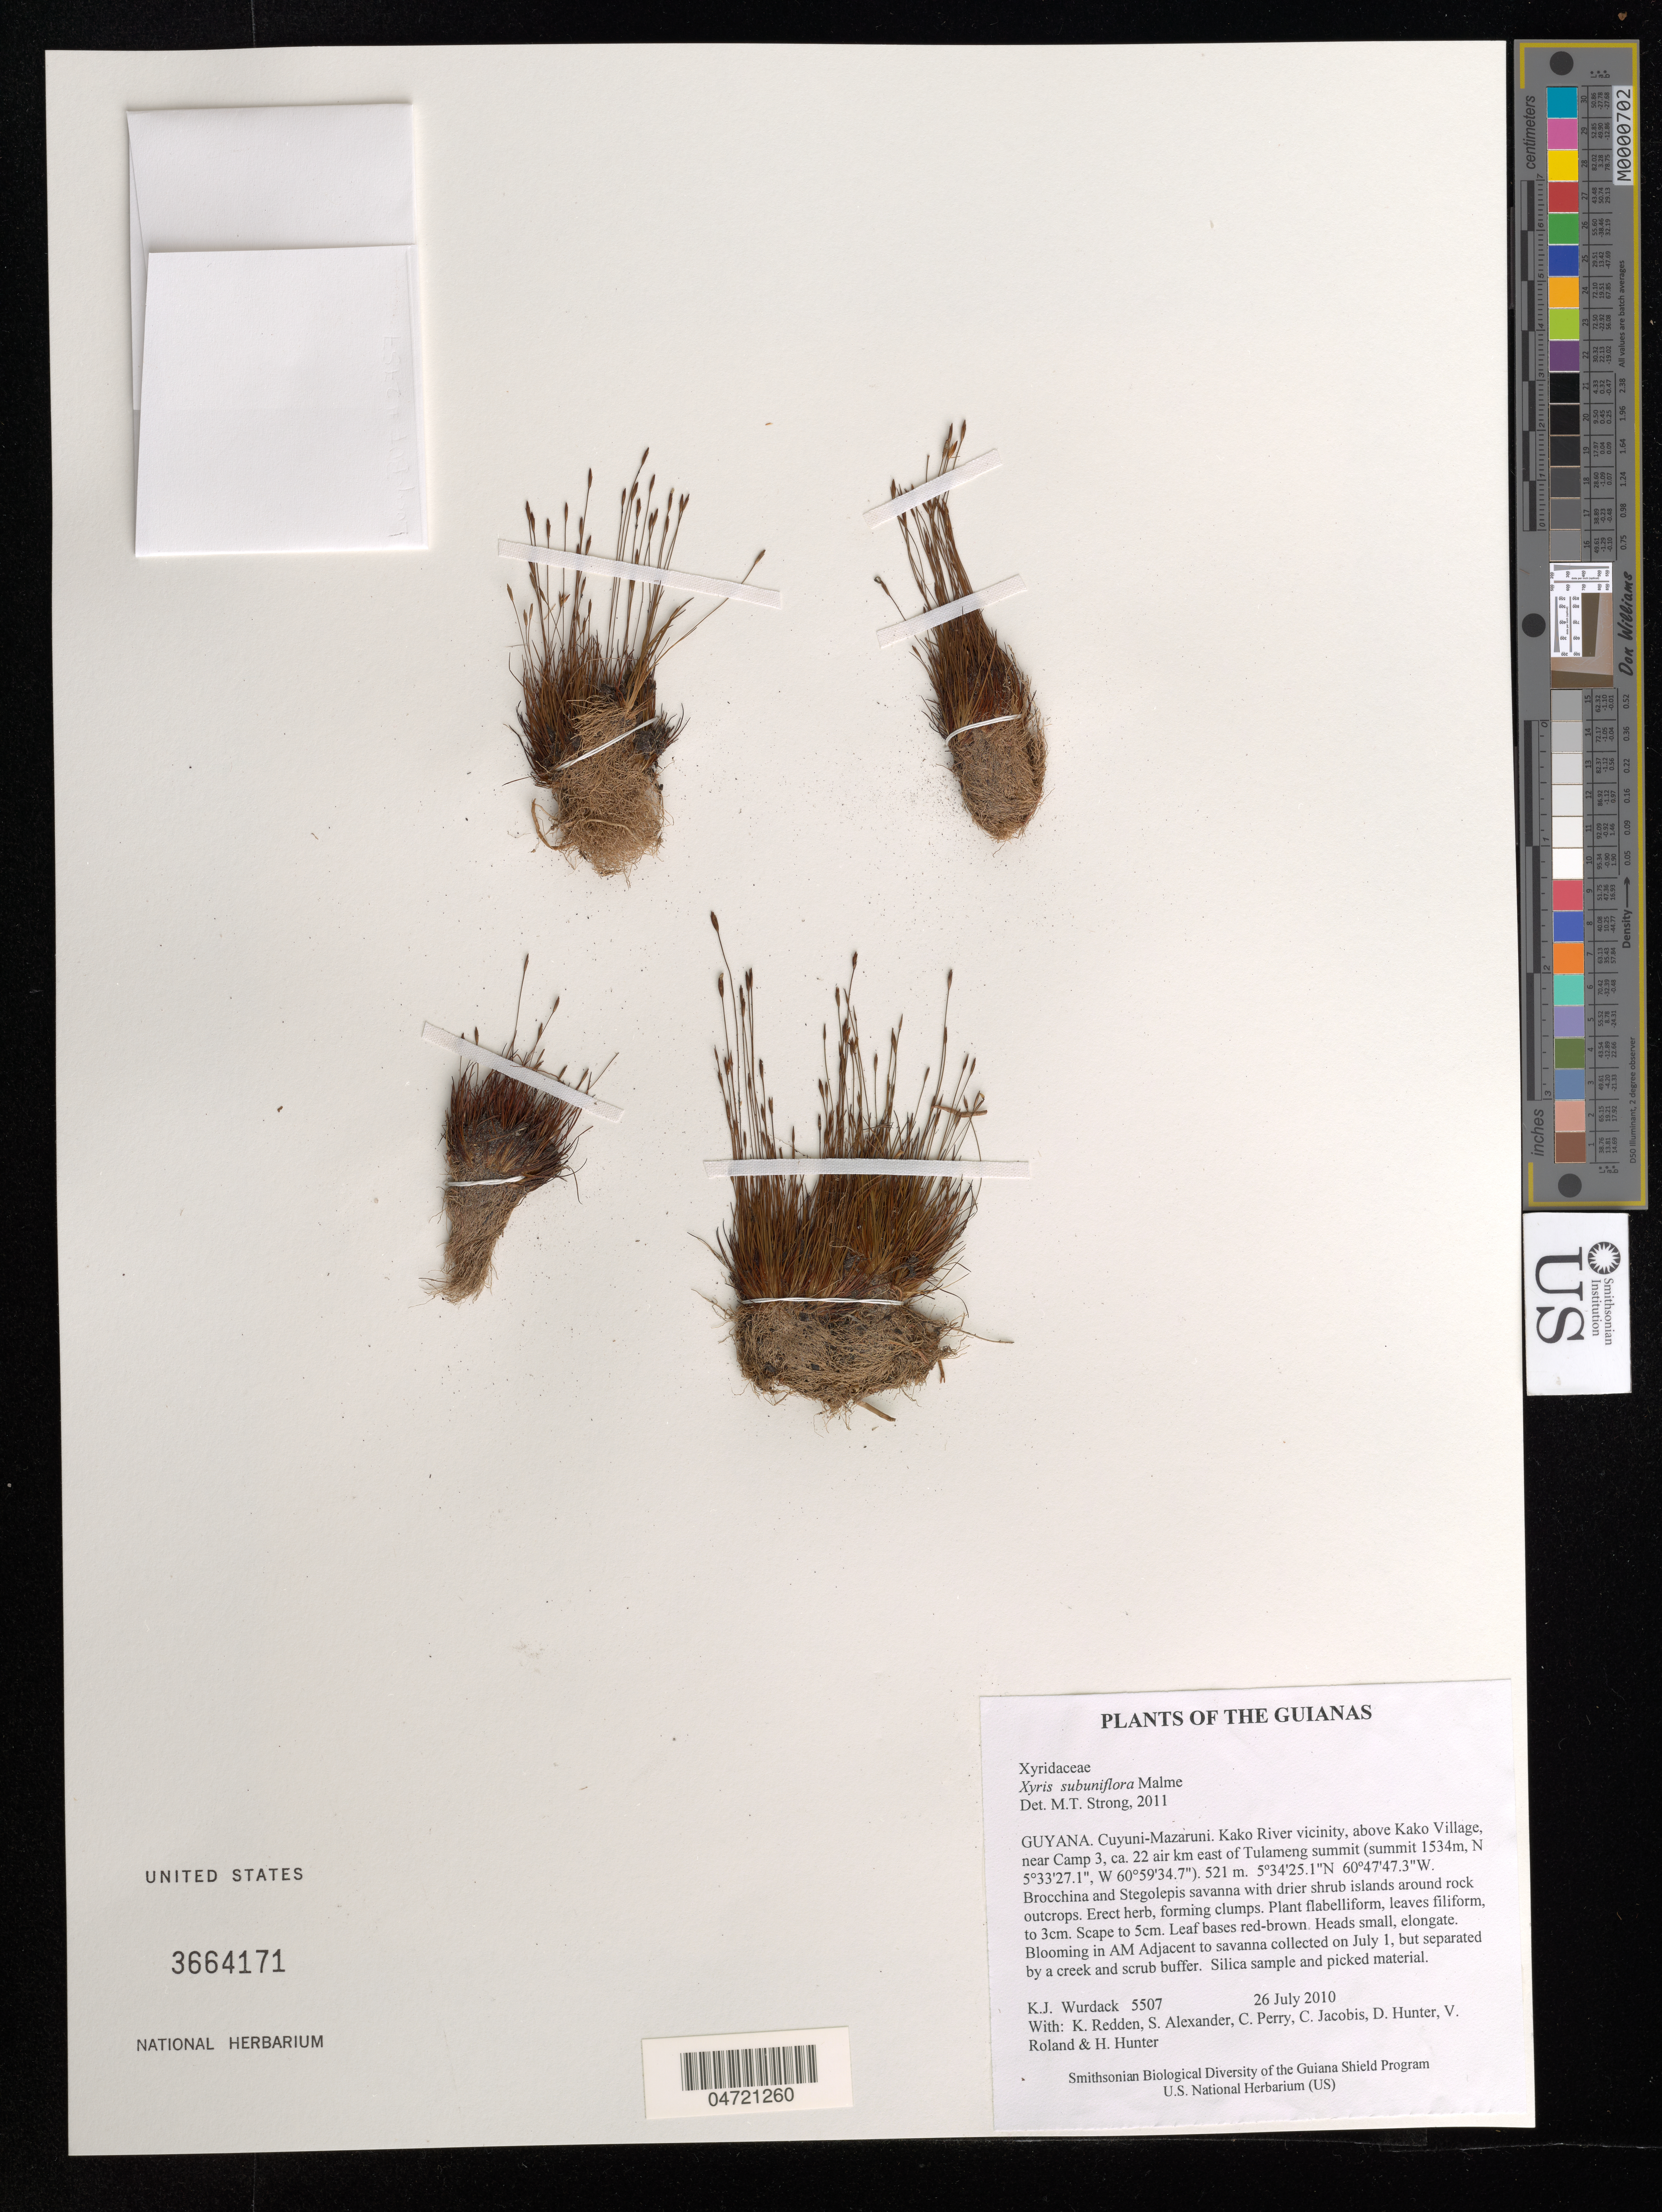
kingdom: Plantae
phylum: Tracheophyta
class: Liliopsida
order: Poales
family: Xyridaceae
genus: Xyris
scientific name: Xyris subuniflora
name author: Malme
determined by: Strong, M. T., (US), Smithsonian Institution - National Museum of Natural History (UNITED STATES)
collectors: K. Wurdack, K. M. Redden, S. N. Alexander, C. Perry, C. Jacobis, D. Hunter, V. Roland & H. Hunter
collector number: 5507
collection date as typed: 26 July 2010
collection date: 2010-07-26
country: Guyana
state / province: Cuyuni-Mazaruni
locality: Kako River vicinity, above Kako Village, near Camp 3, ca. 22 air km east of Tulameng summit (summit 1534m, N 5°33'27.1", W 60°59'34.7")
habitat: Brocchina and Stegolepis savanna with drier shrub islands around rock outcrops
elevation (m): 521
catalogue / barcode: US 3664171